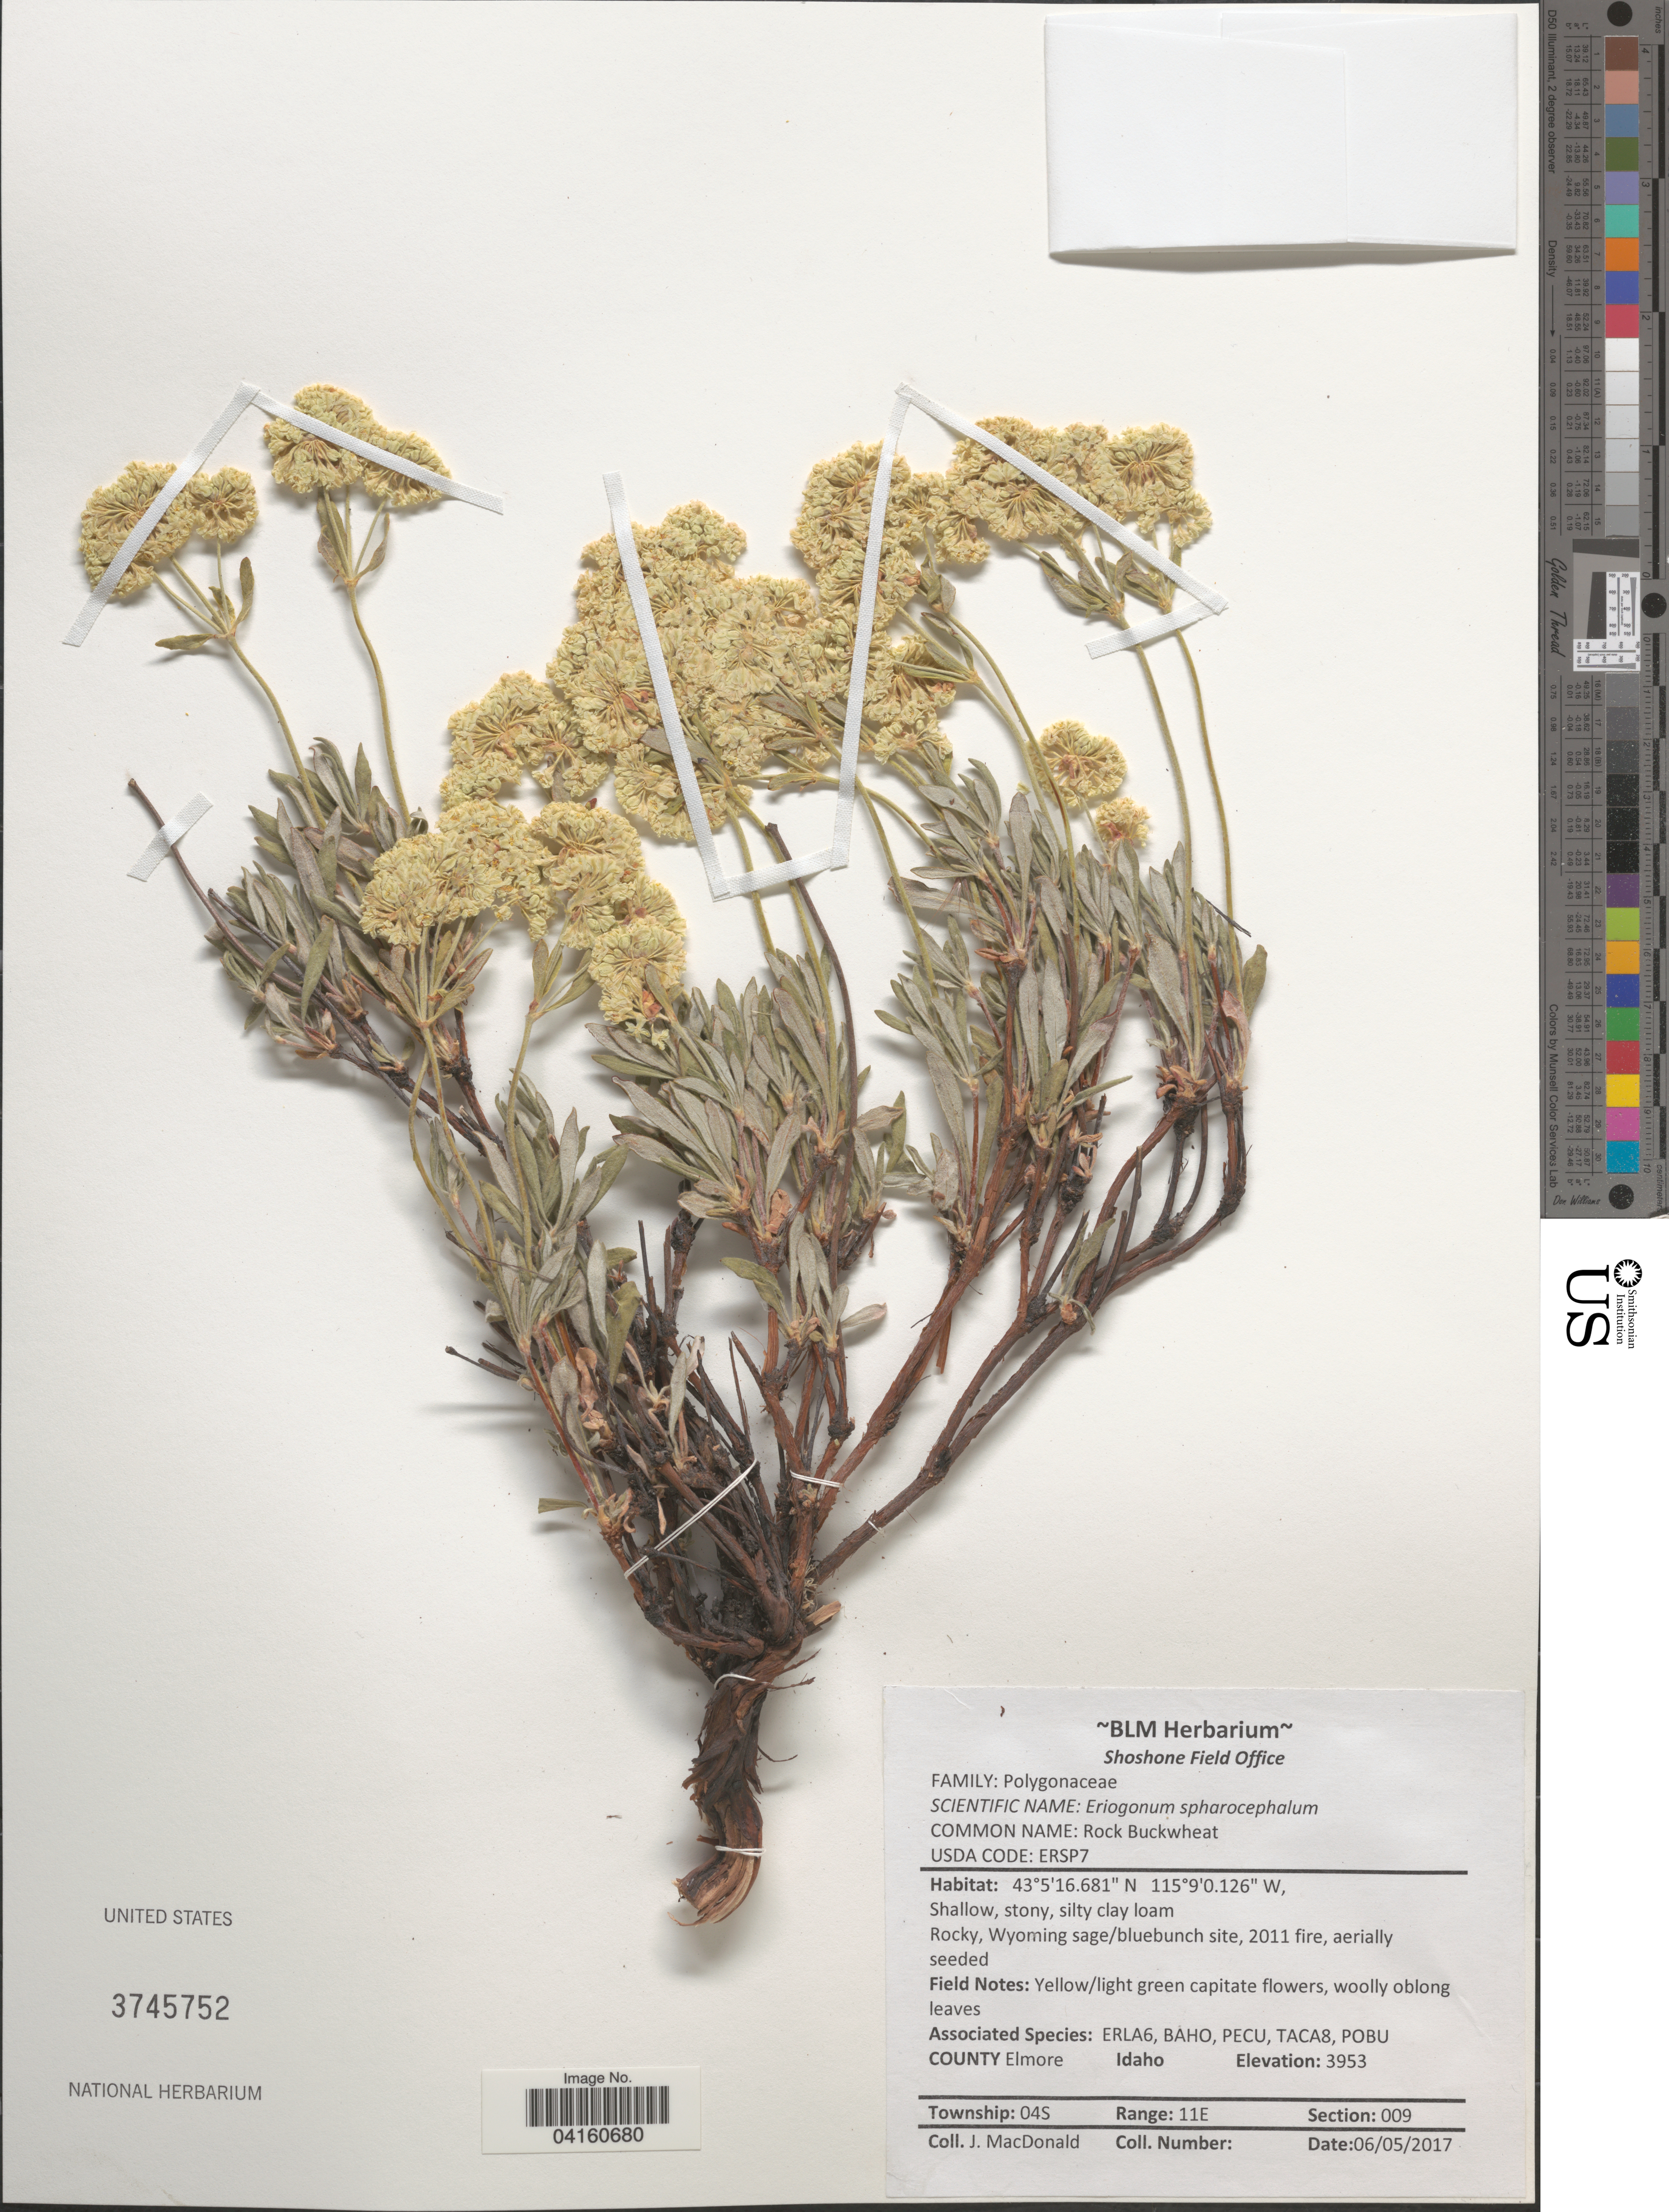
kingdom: Plantae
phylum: Tracheophyta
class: Magnoliopsida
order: Caryophyllales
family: Polygonaceae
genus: Eriogonum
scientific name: Eriogonum sphaerocephalum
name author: Benth. & Douglas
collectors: J. MacDonald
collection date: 2017-06-05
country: United States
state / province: Idaho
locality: County Elmore. Township: 04S.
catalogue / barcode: US 3745752